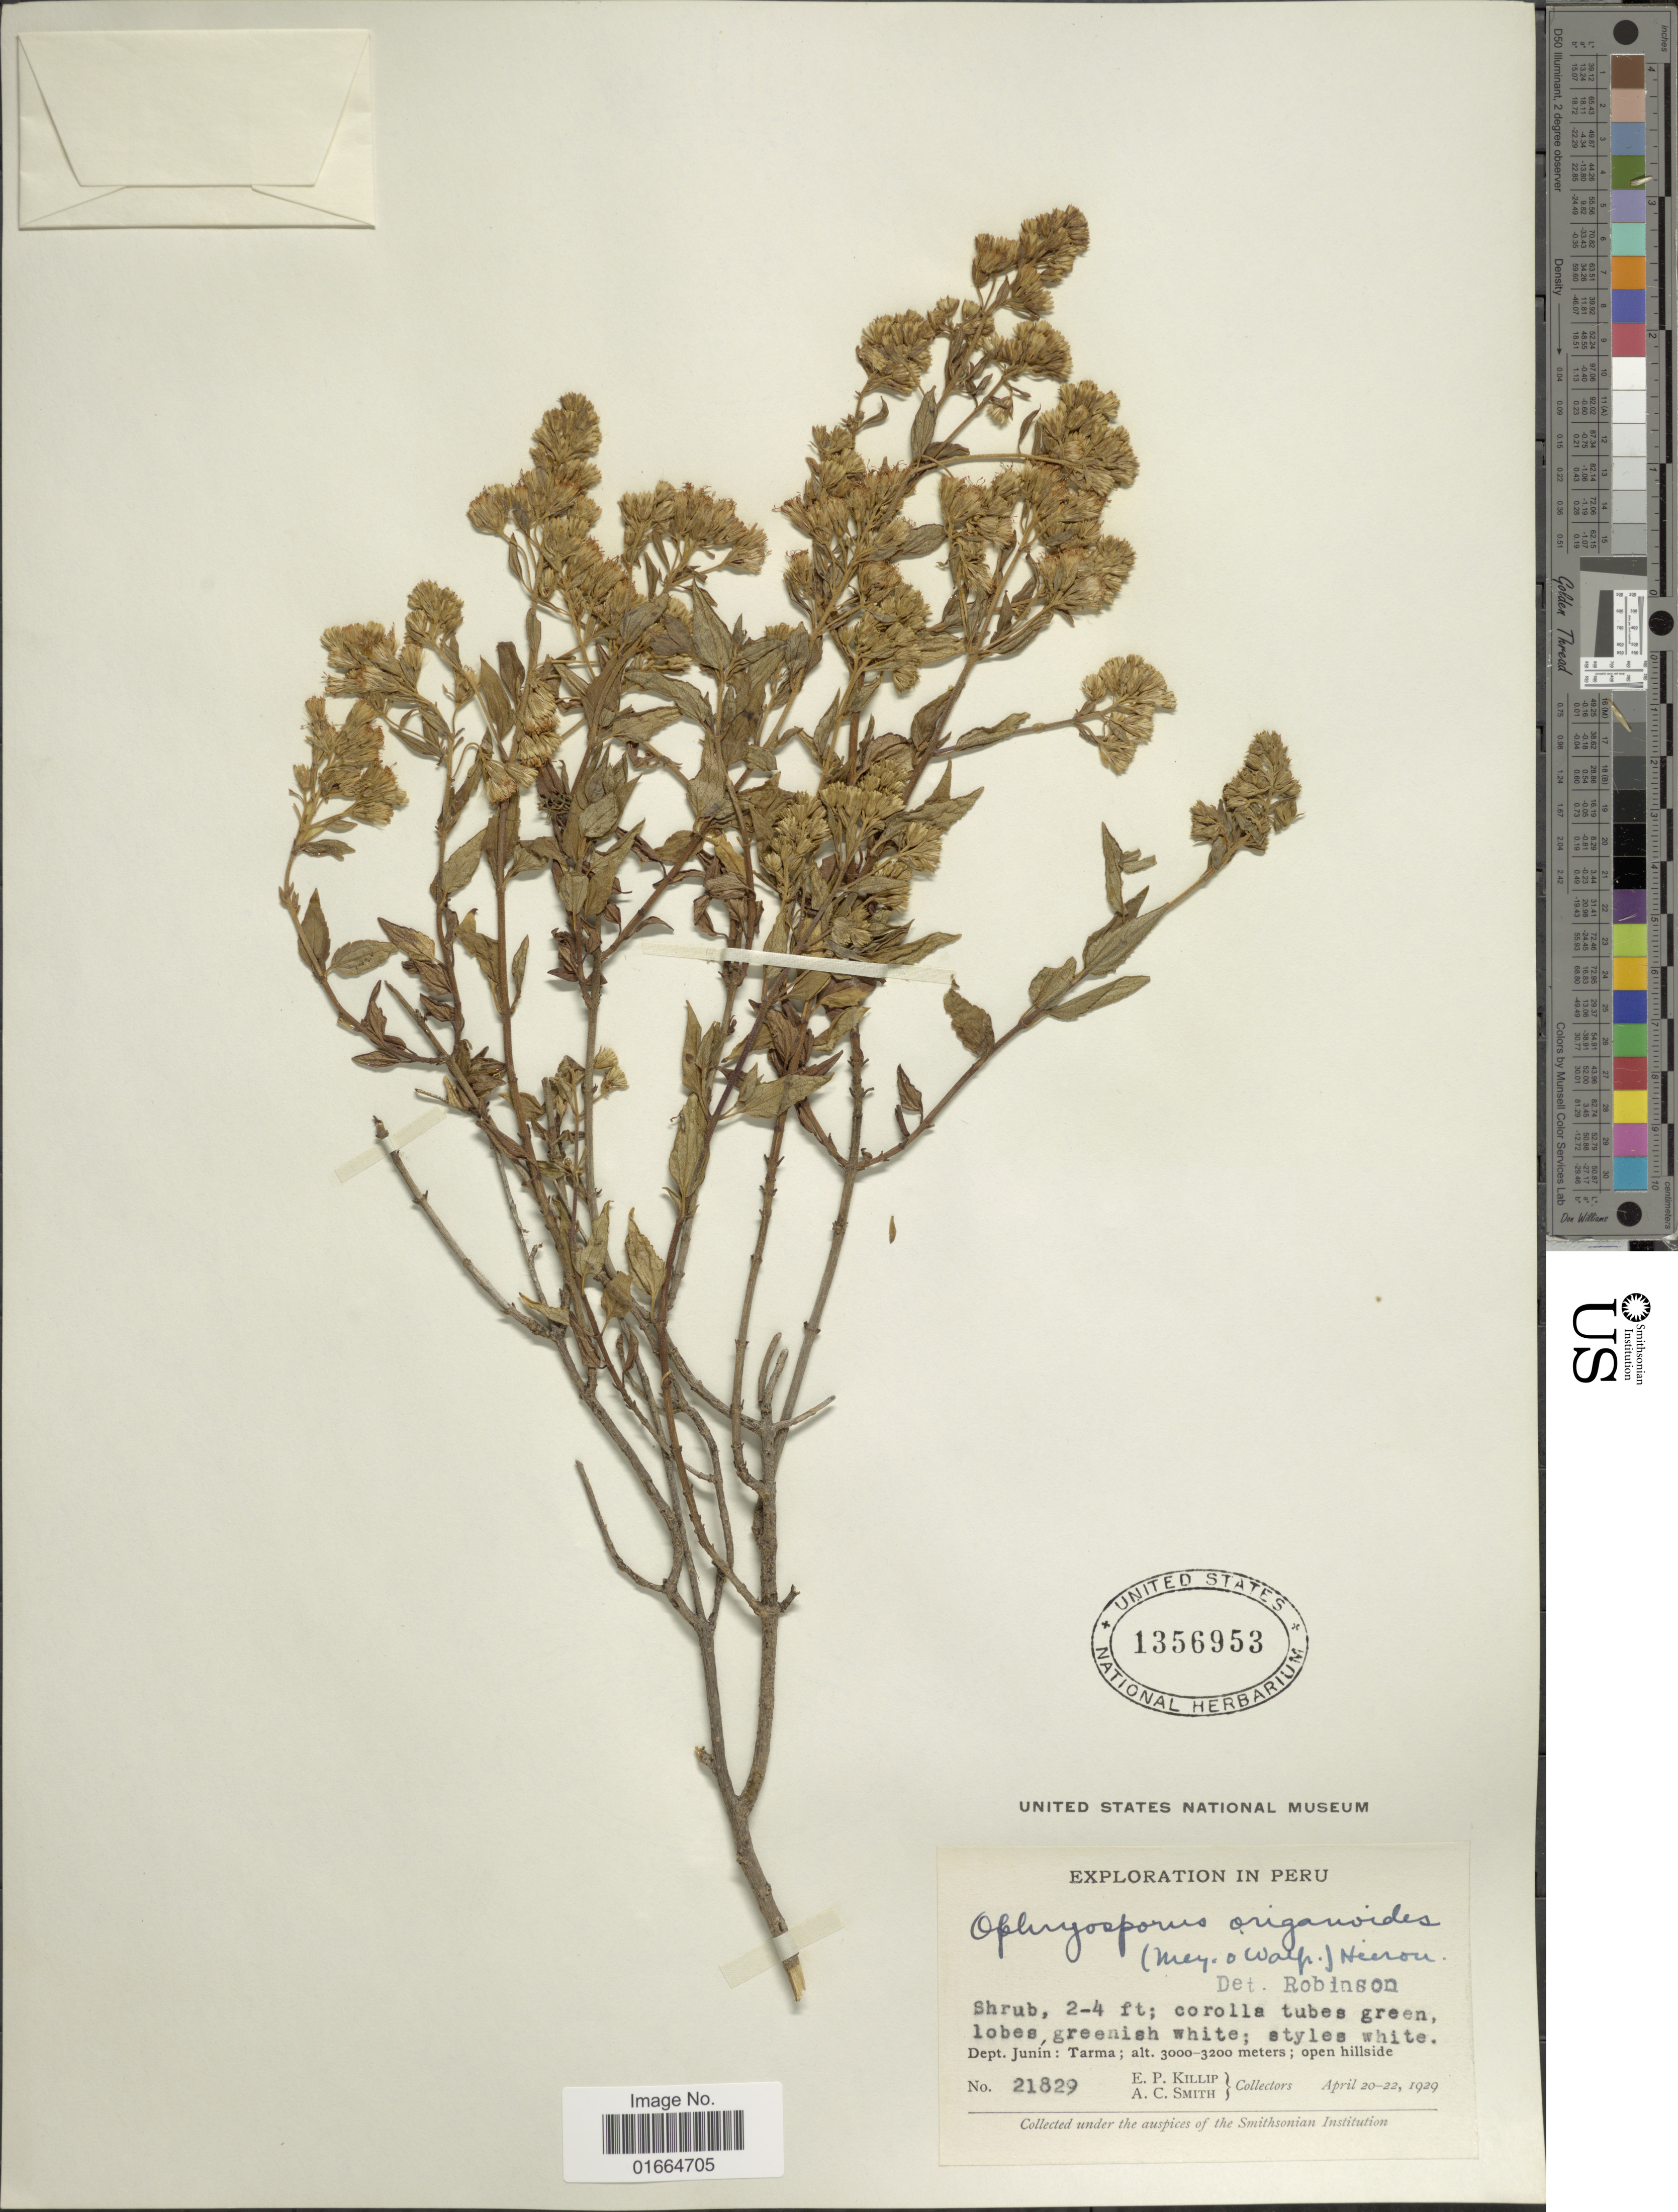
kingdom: Plantae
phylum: Tracheophyta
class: Magnoliopsida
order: Asterales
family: Asteraceae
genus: Ophryosporus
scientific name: Ophryosporus heptanthus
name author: (Sch. Bip. ex Wedd.) R.M. King & H. Rob.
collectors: E. P. Killip & A. C. Smith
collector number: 21829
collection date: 1929-04-20/1929-04-22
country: Peru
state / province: Junín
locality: Dept, Junin: Tarma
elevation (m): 3000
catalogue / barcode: US 1356953